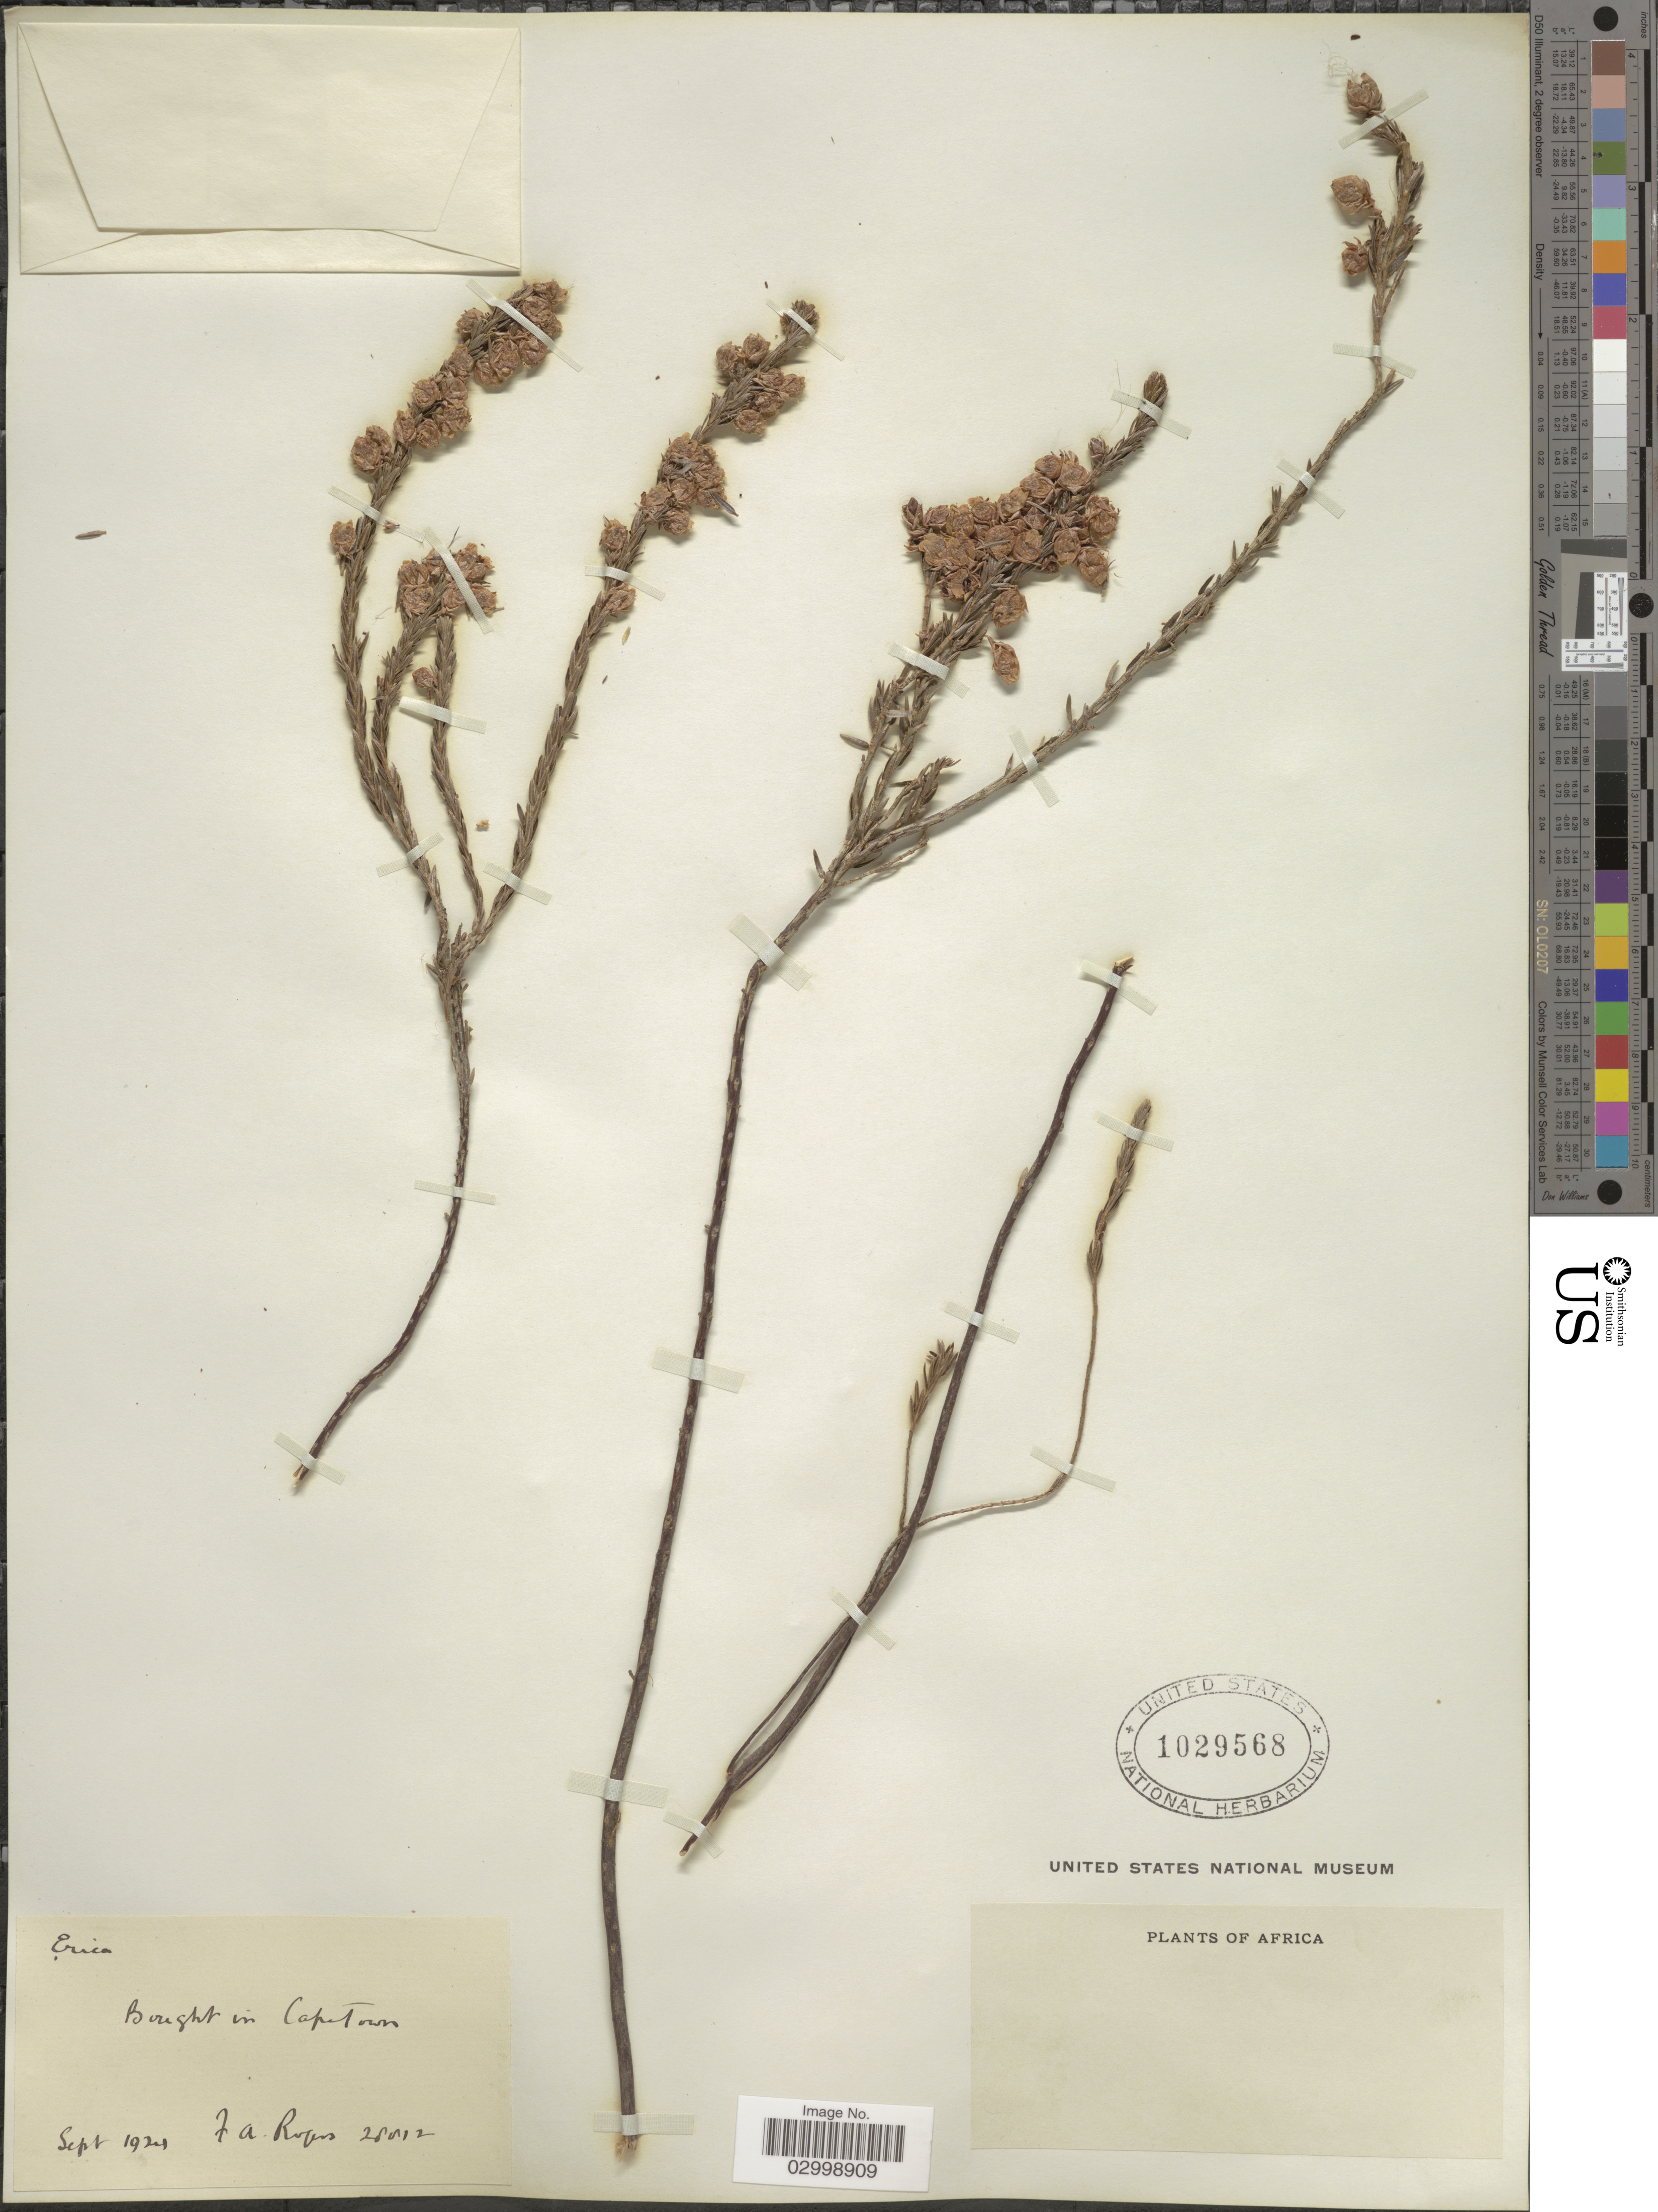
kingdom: Plantae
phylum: Tracheophyta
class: Magnoliopsida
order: Ericales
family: Ericaceae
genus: Erica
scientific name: Erica sp.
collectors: F. A. Rogers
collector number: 28812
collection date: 1924-09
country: South Africa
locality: Africa, Bought in CapeTown.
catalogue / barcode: US 1029568